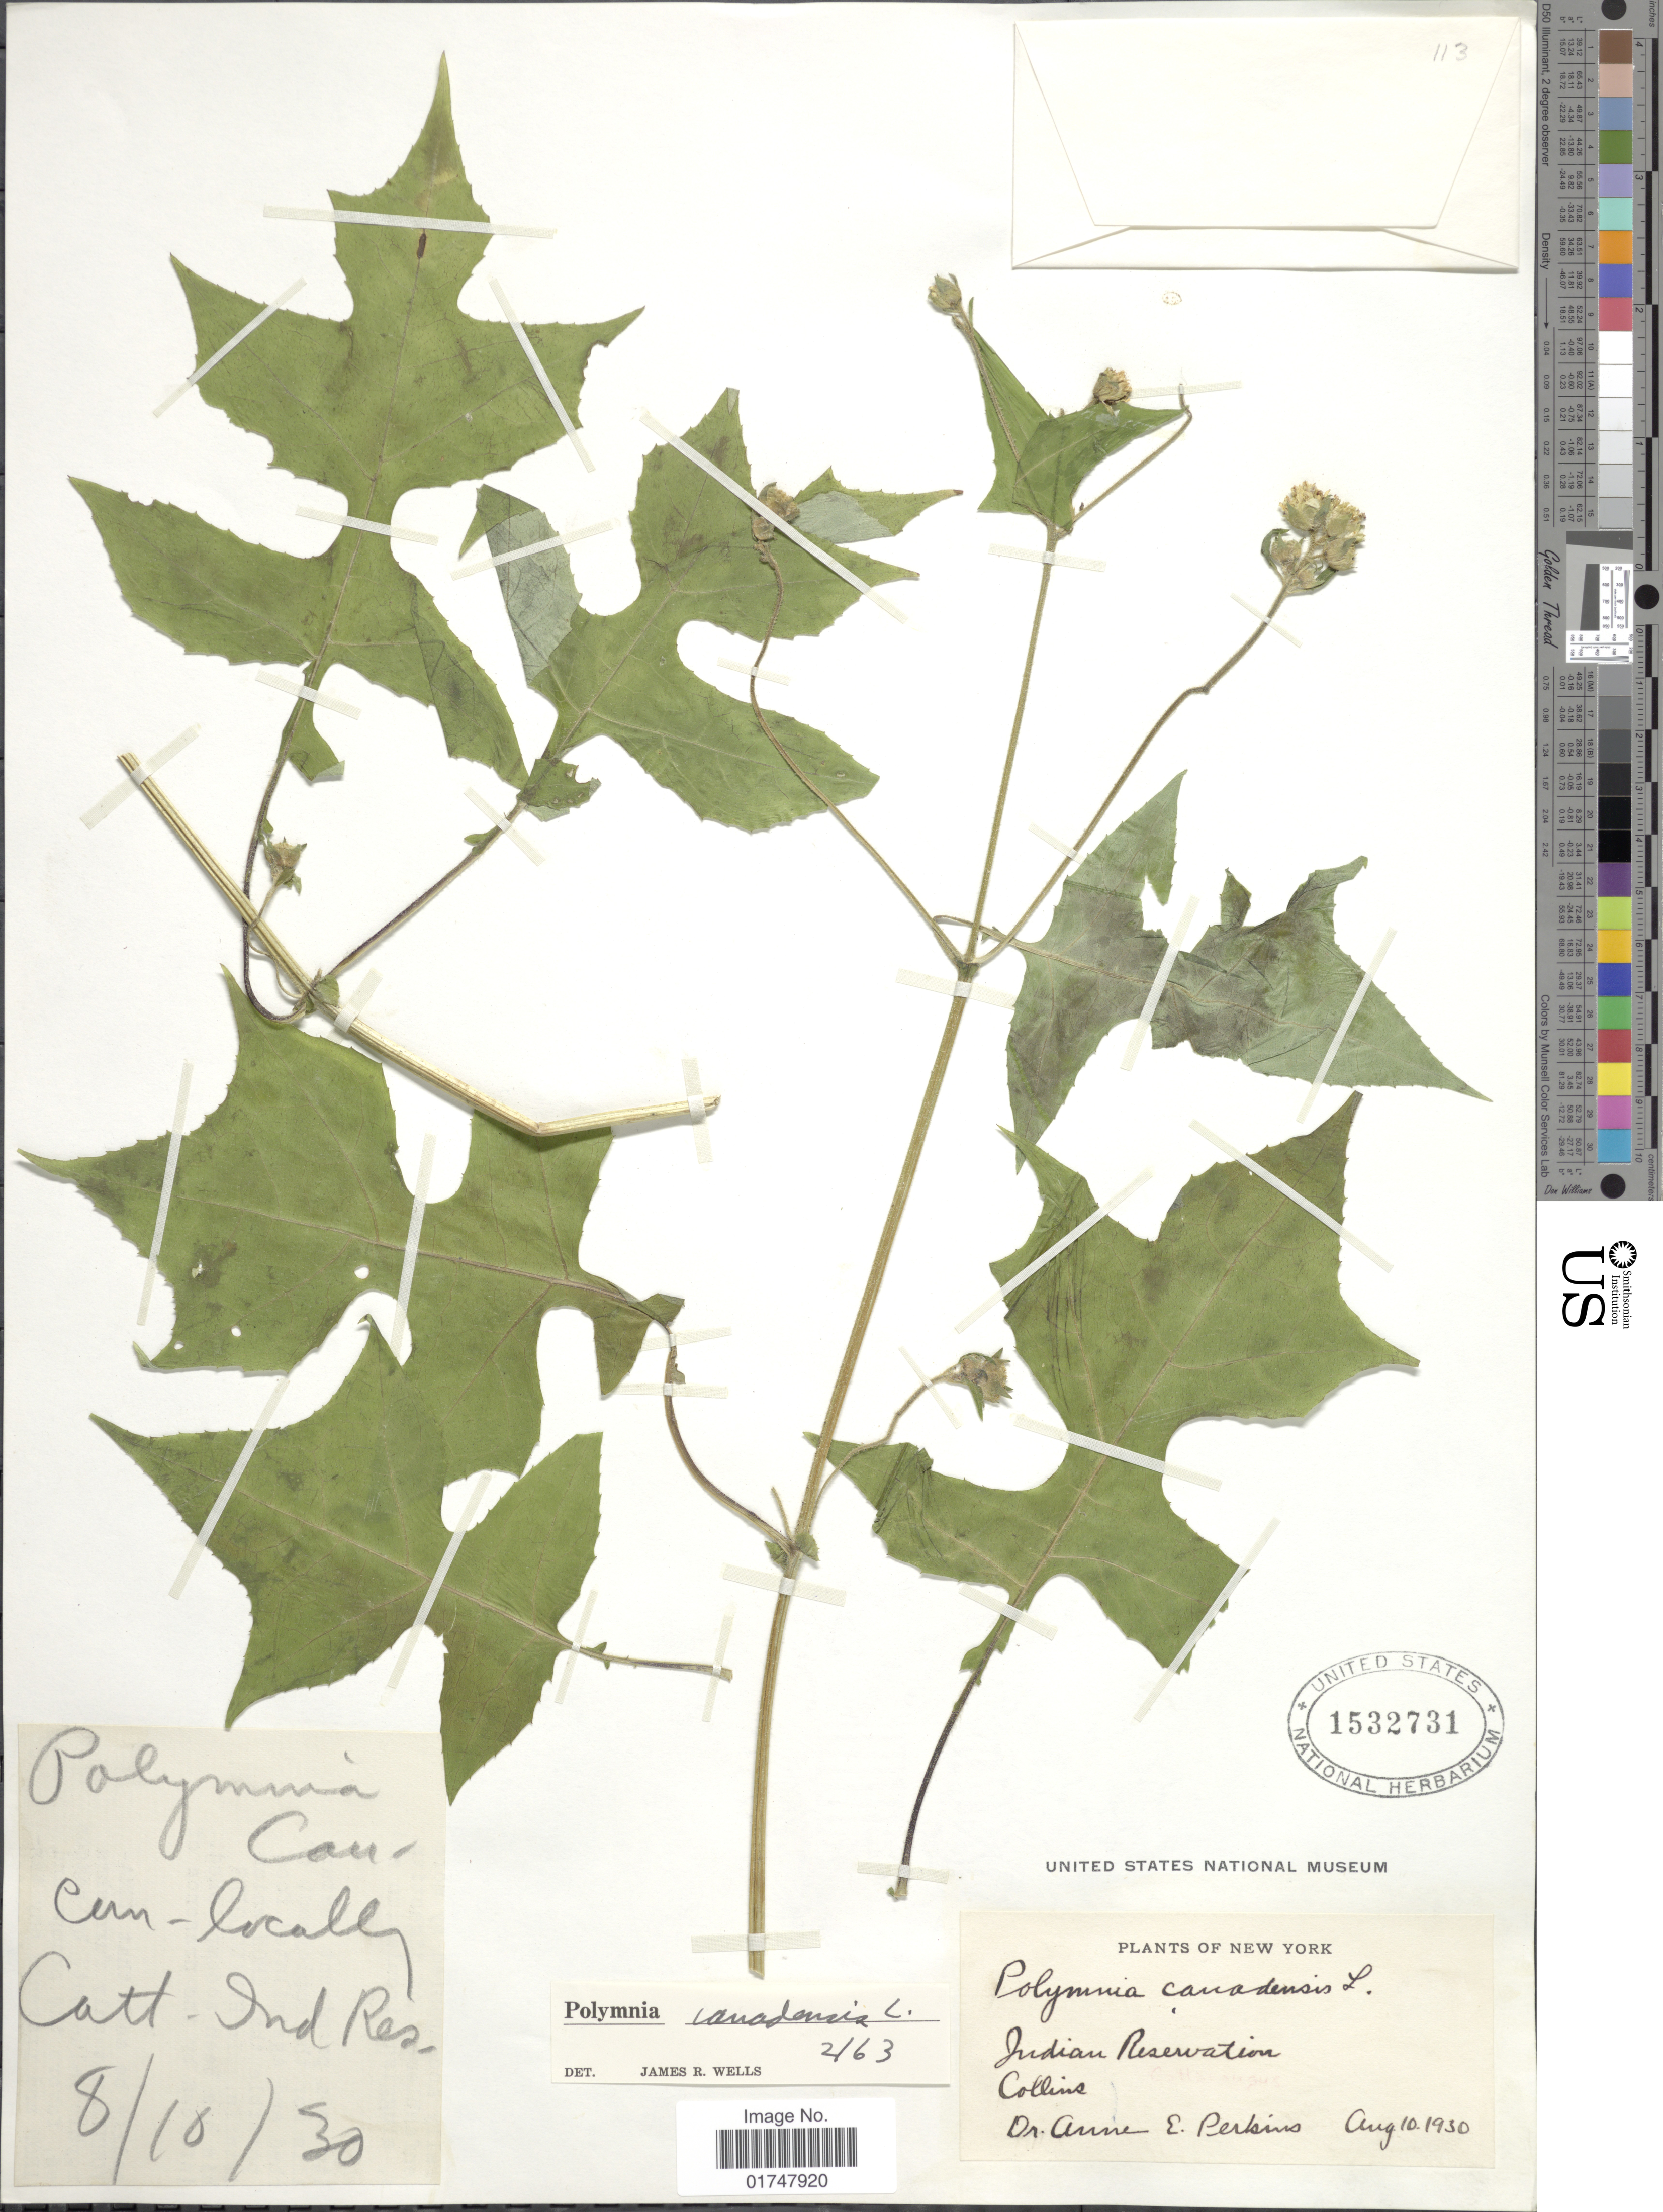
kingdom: Plantae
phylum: Tracheophyta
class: Magnoliopsida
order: Asterales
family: Asteraceae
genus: Polymnia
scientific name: Polymnia canadensis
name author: L.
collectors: A. E. Perkins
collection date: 1930-08-10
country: United States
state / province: New York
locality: Indian Reservation Collins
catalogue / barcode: US 1532731